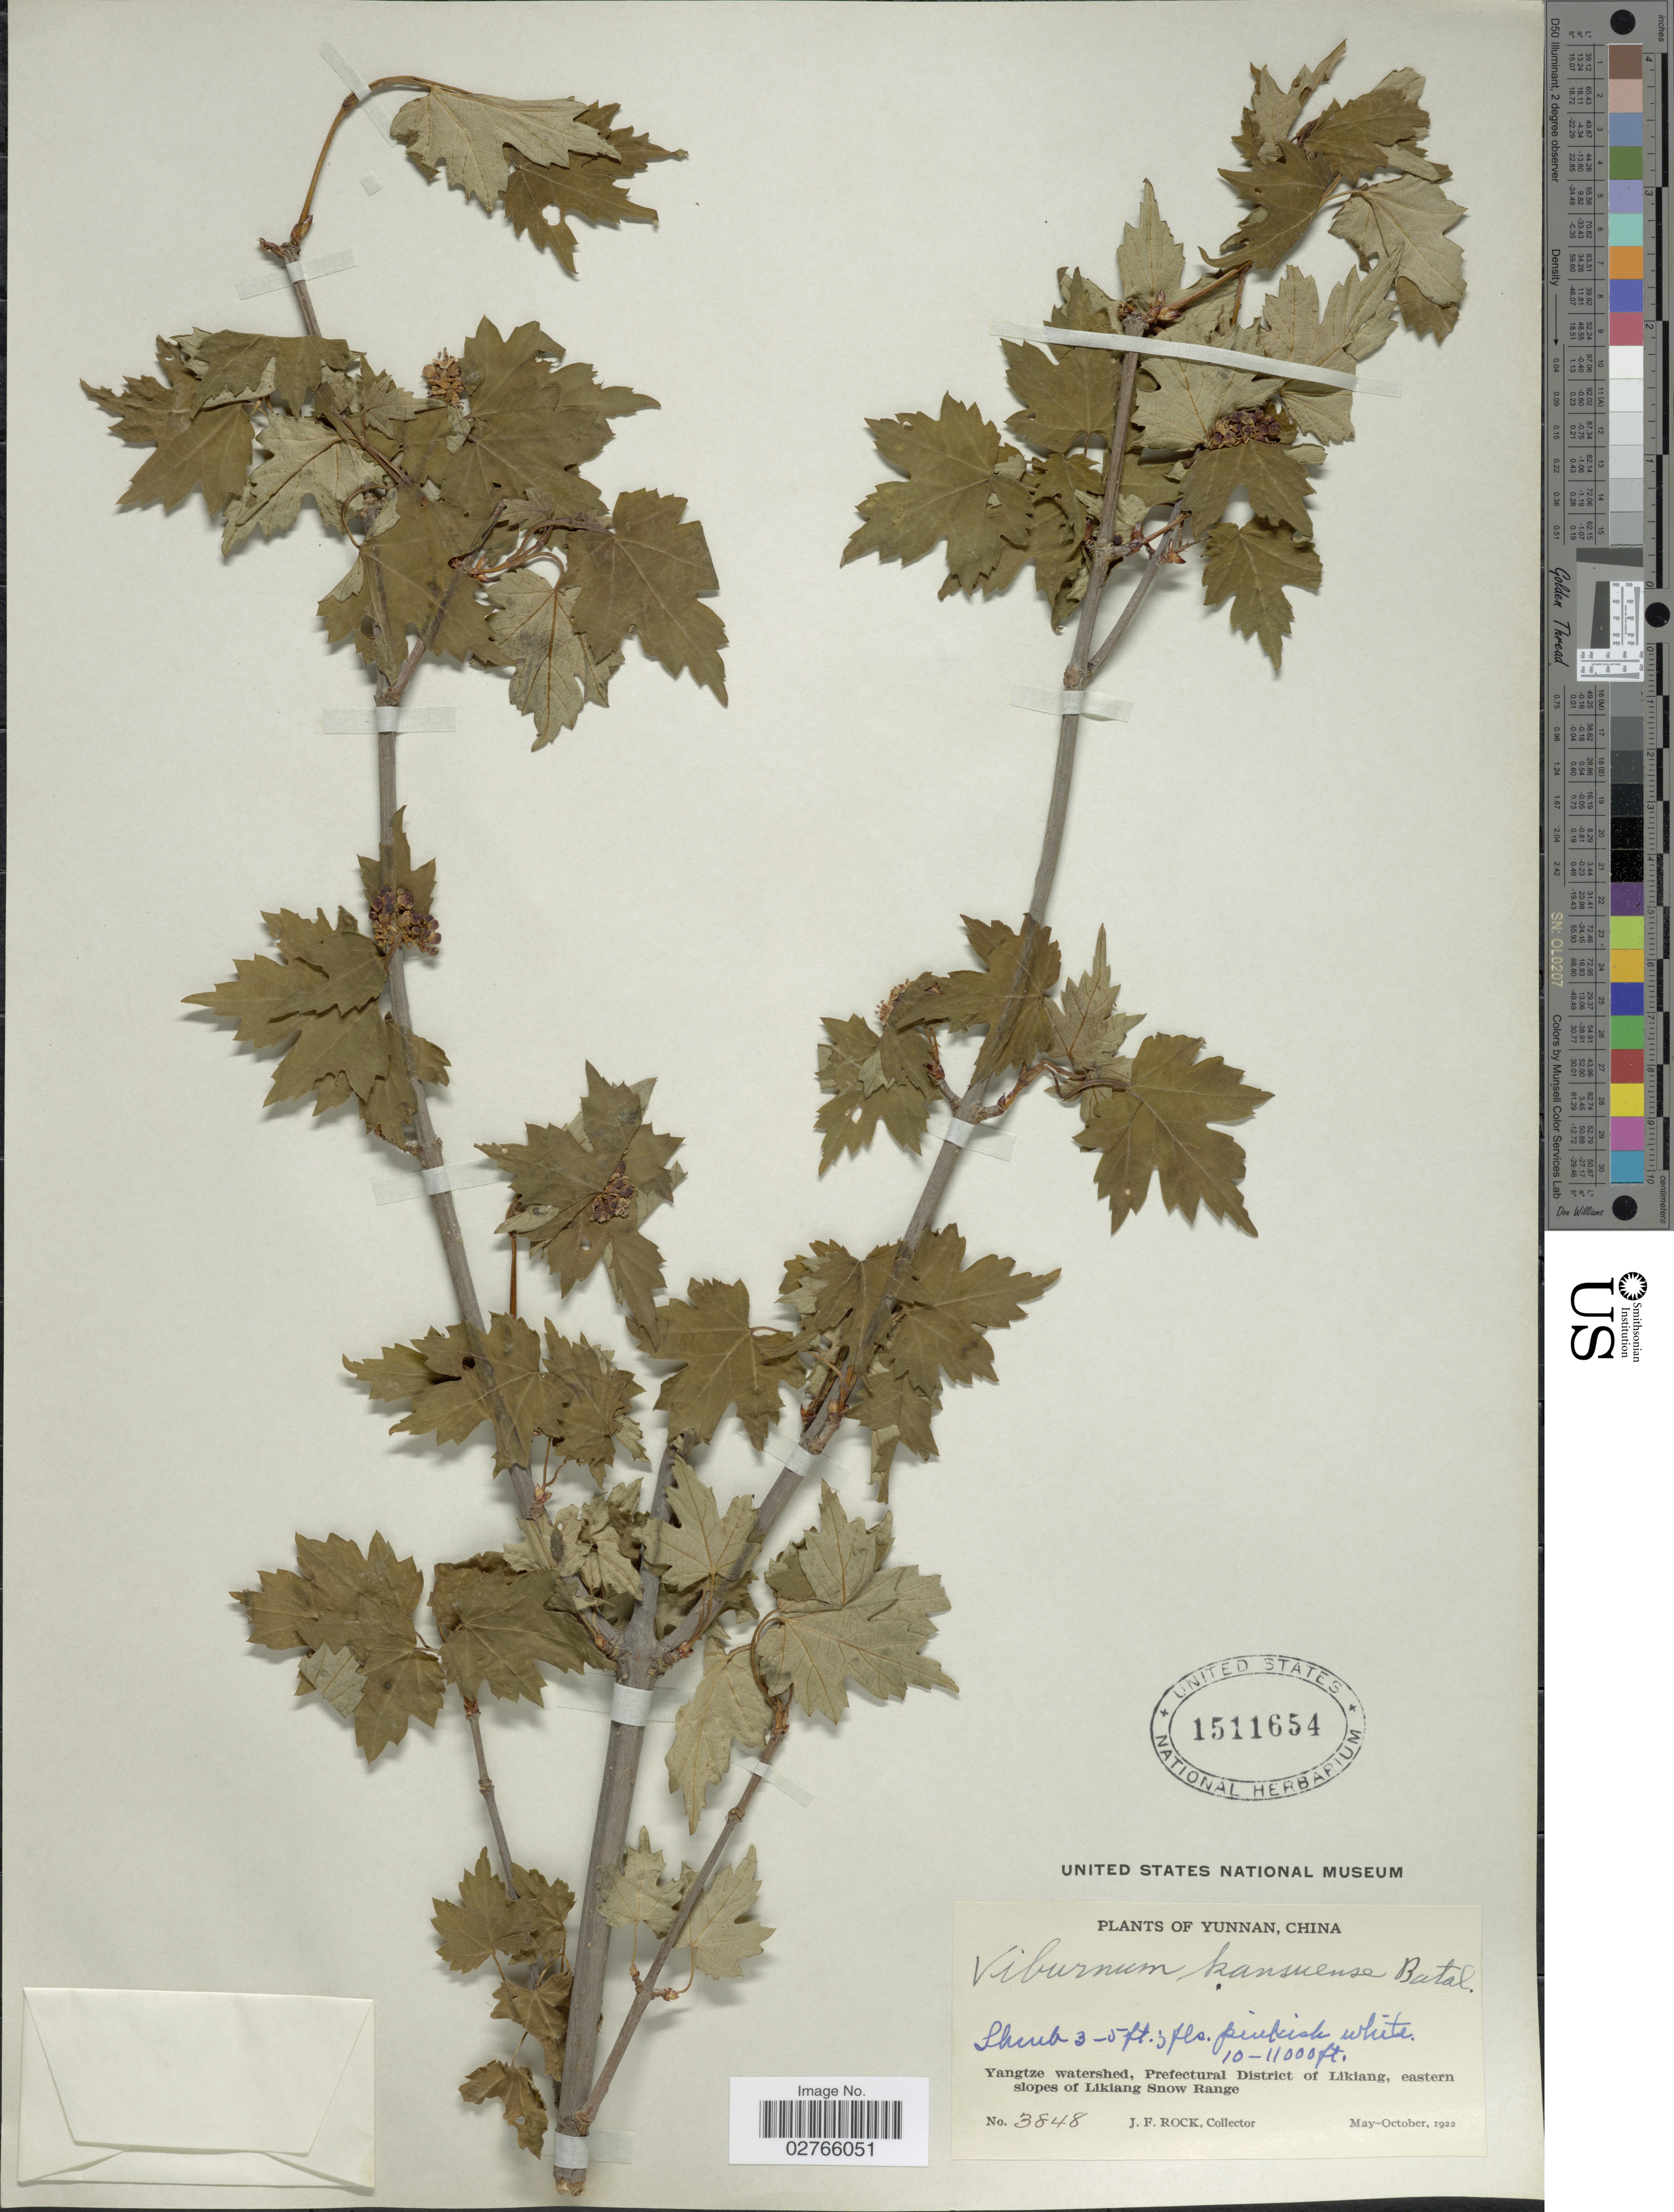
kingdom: Plantae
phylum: Tracheophyta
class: Magnoliopsida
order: Dipsacales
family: Viburnaceae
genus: Viburnum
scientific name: Viburnum kansuense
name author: Batalin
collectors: J. Rock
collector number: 3848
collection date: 1922-05/1922-10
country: China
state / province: Yunnan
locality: Yangtze watershed, Prefectural District of Likiang, eastern slopes of Likiang Snow Range.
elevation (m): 3048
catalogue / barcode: US 1511654